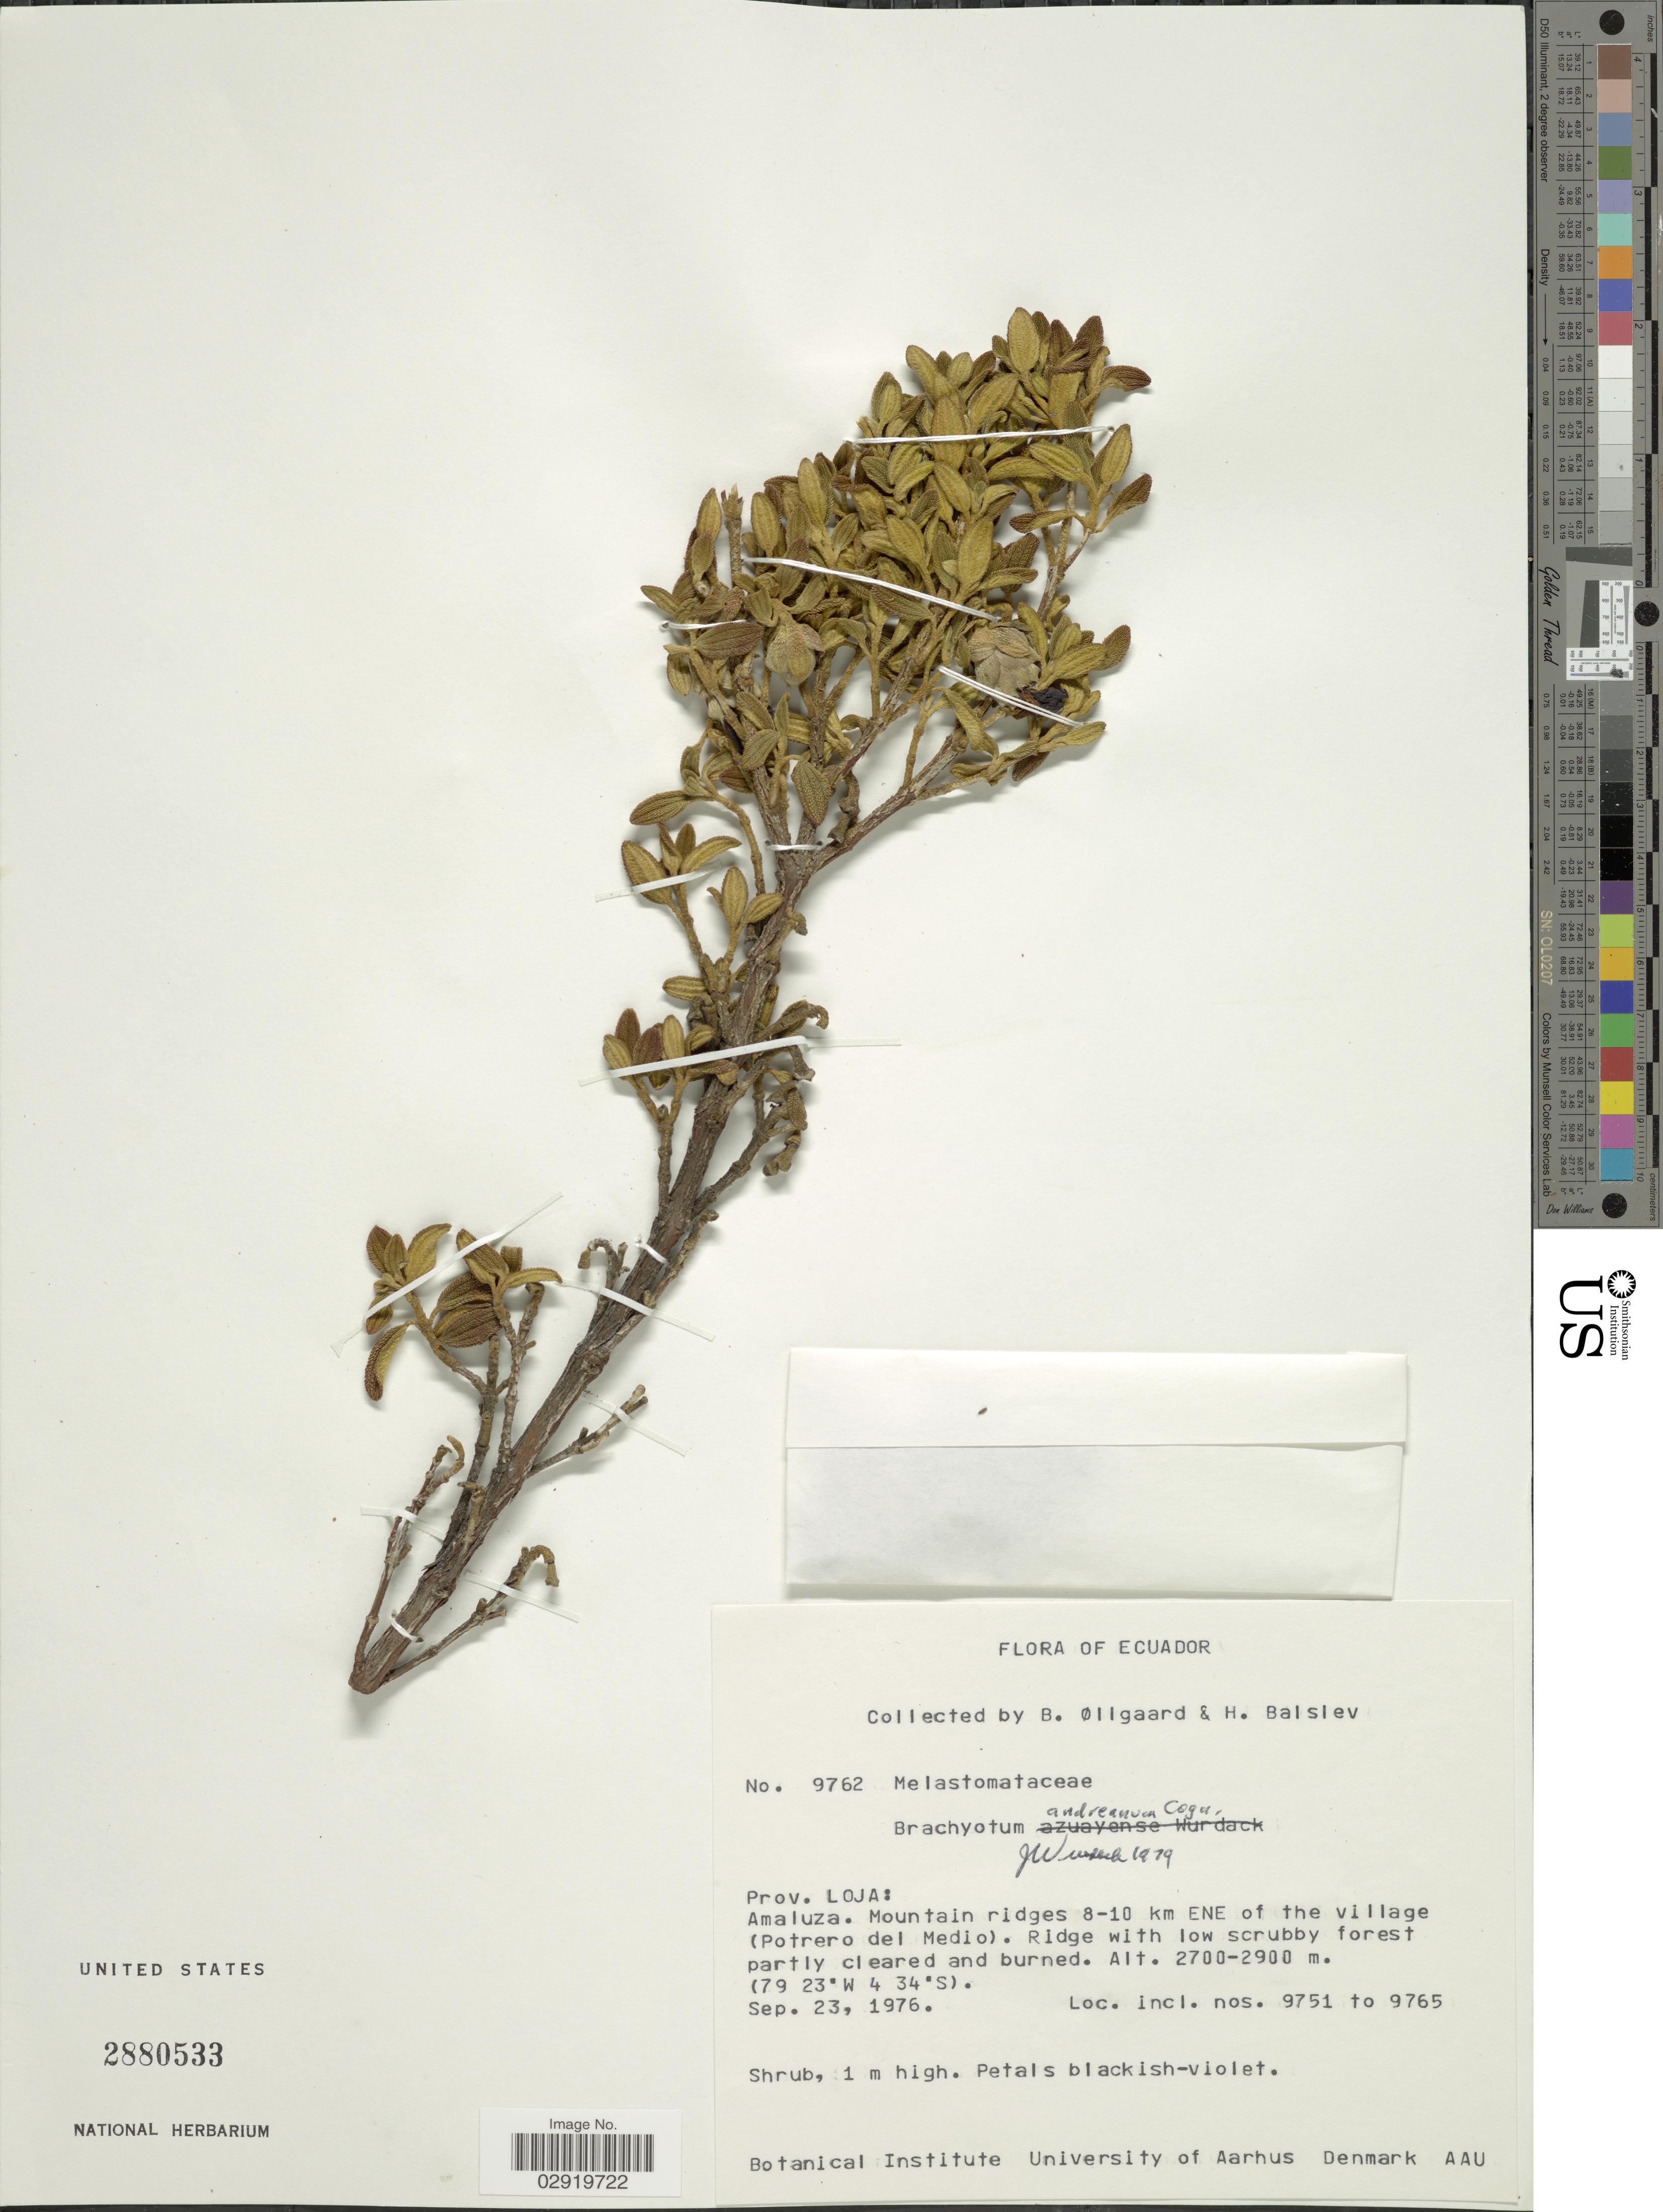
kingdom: Plantae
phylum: Tracheophyta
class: Magnoliopsida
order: Myrtales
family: Melastomataceae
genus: Brachyotum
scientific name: Brachyotum andreanum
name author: Cogn.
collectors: B. Øllgaard & H. Balslev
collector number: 9762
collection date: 1976-09-23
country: Ecuador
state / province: Loja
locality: Amaluza. Mountain ridges 8-10 km ENE of the village (Potrero del Medio).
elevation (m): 2700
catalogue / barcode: US 2880533